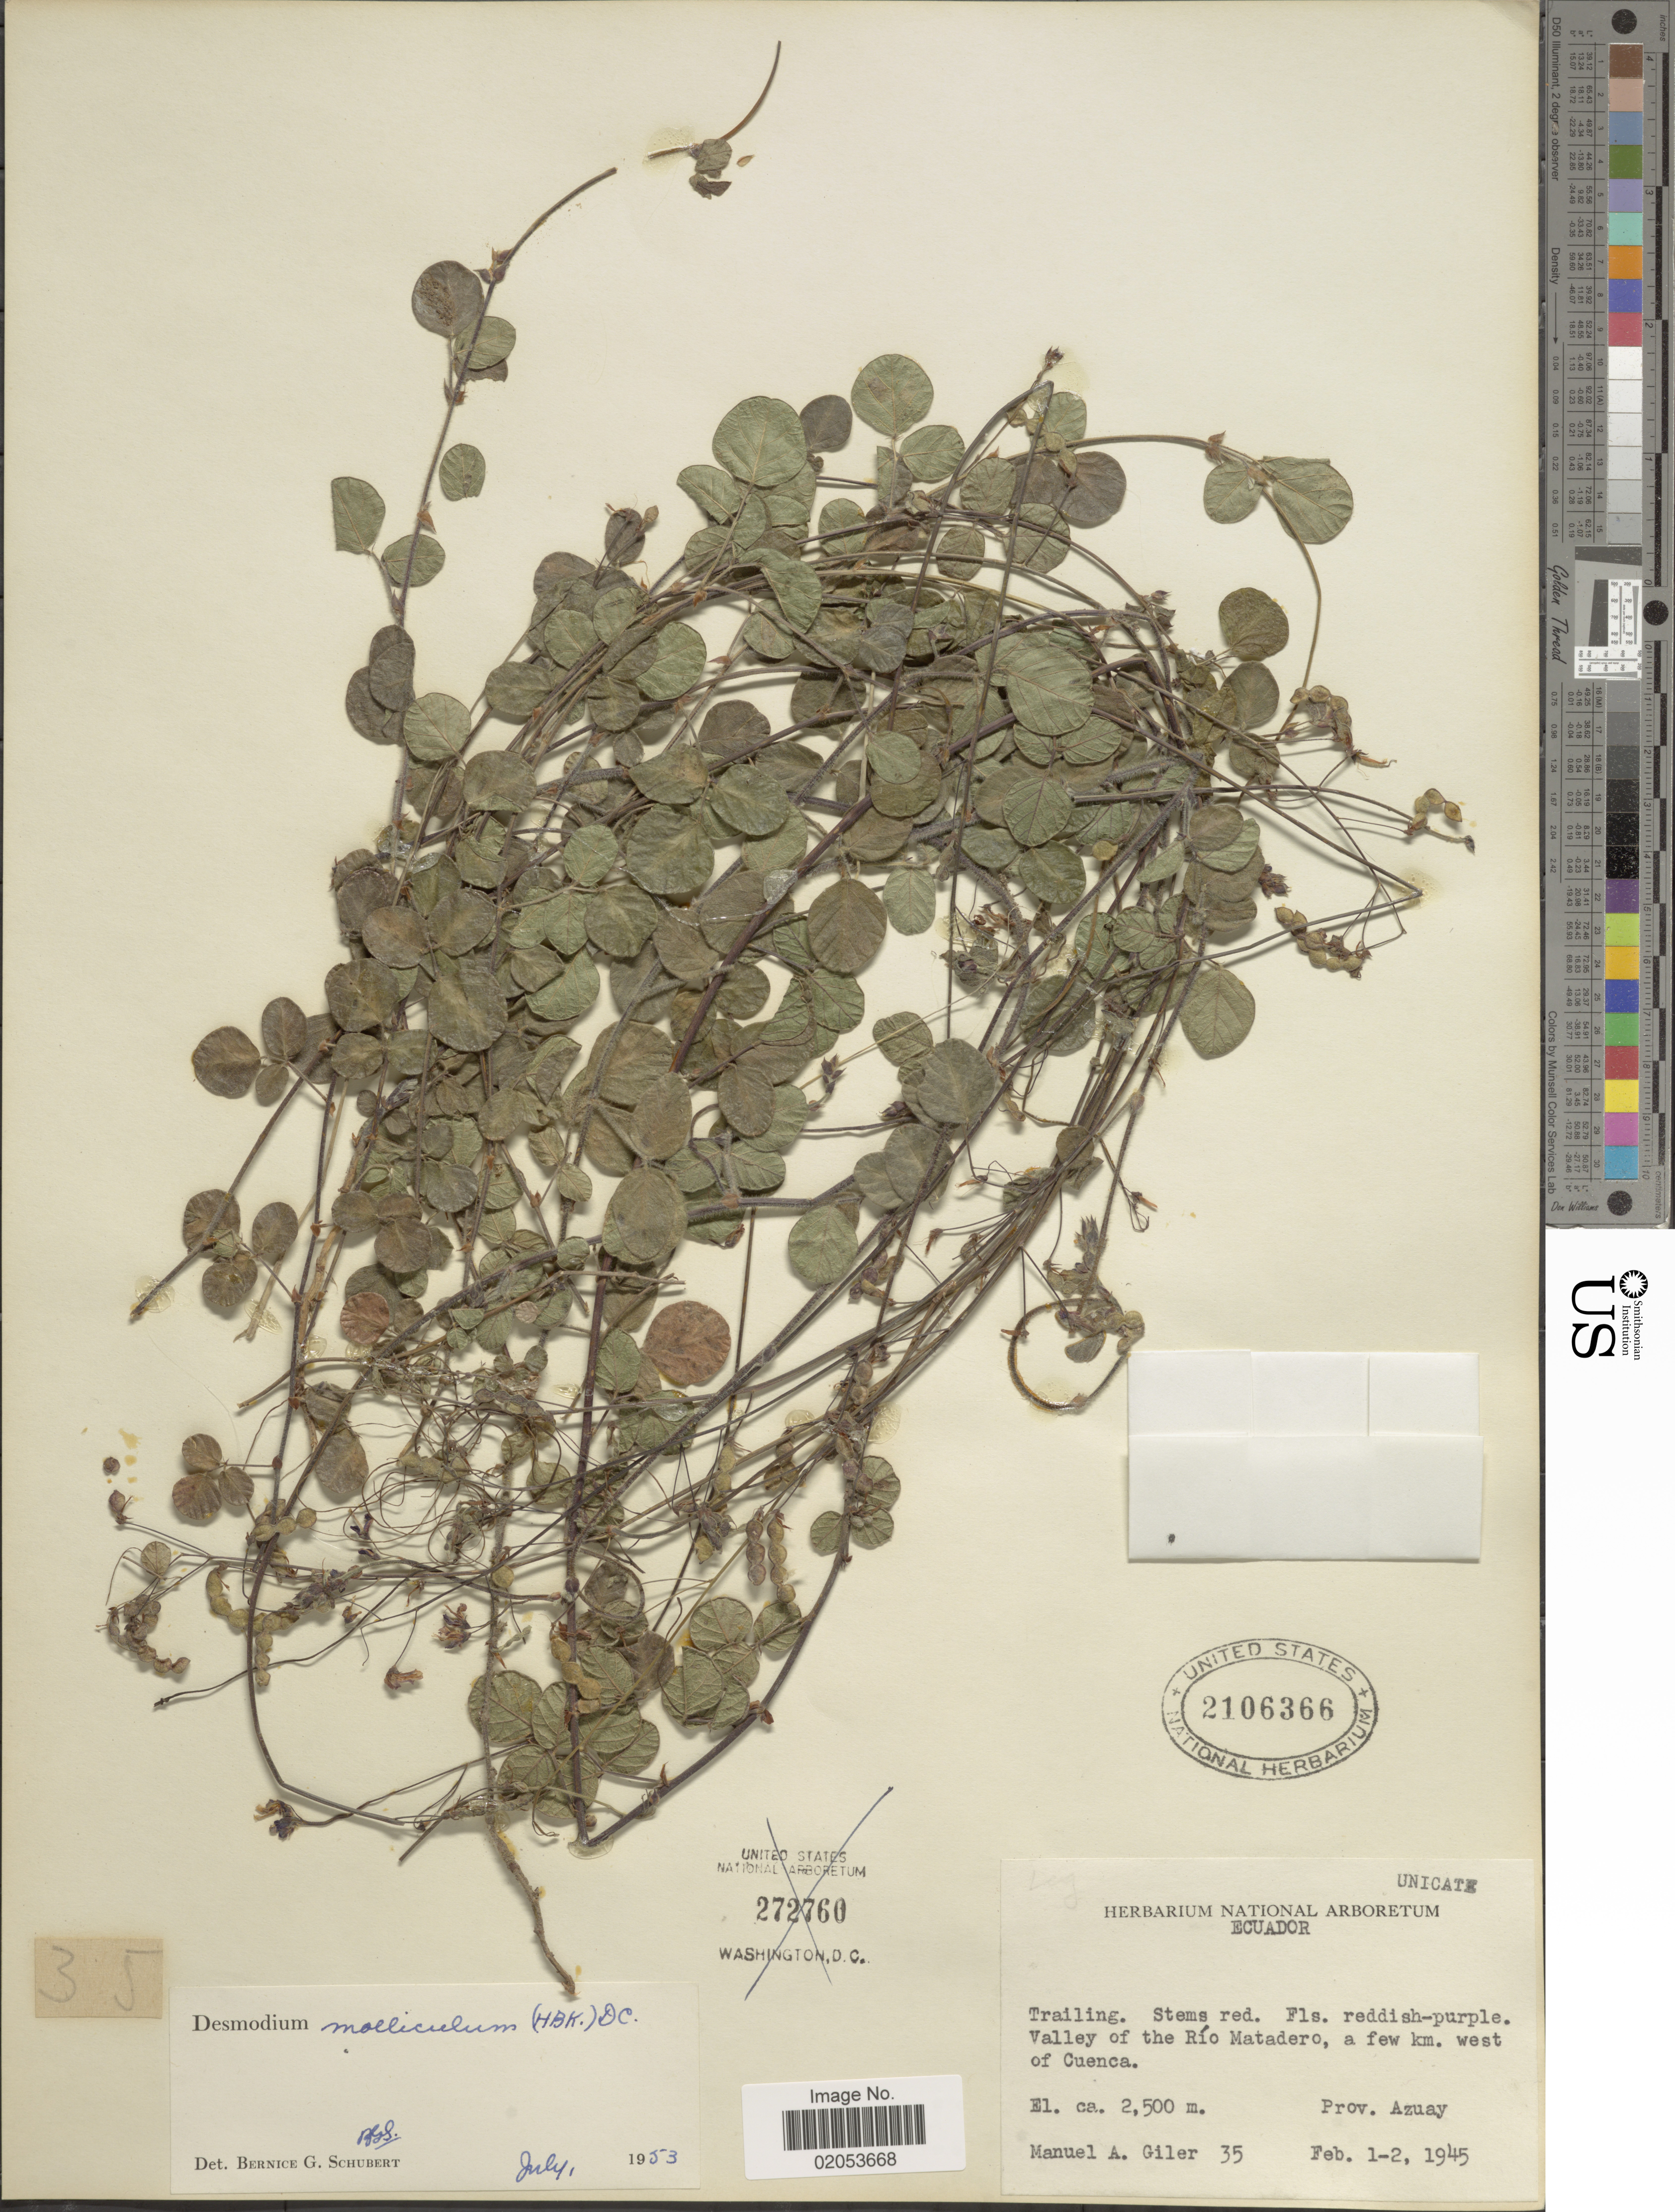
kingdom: Plantae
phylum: Tracheophyta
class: Magnoliopsida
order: Fabales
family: Fabaceae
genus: Desmodium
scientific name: Desmodium molliculum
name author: (Kunth) DC.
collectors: M. Gíler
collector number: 35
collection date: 1945-02-01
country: Ecuador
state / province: Azuay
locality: Trailing, valley of the Rio Matadero, a few km. west of Cuenca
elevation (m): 2500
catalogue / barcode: US 2106366